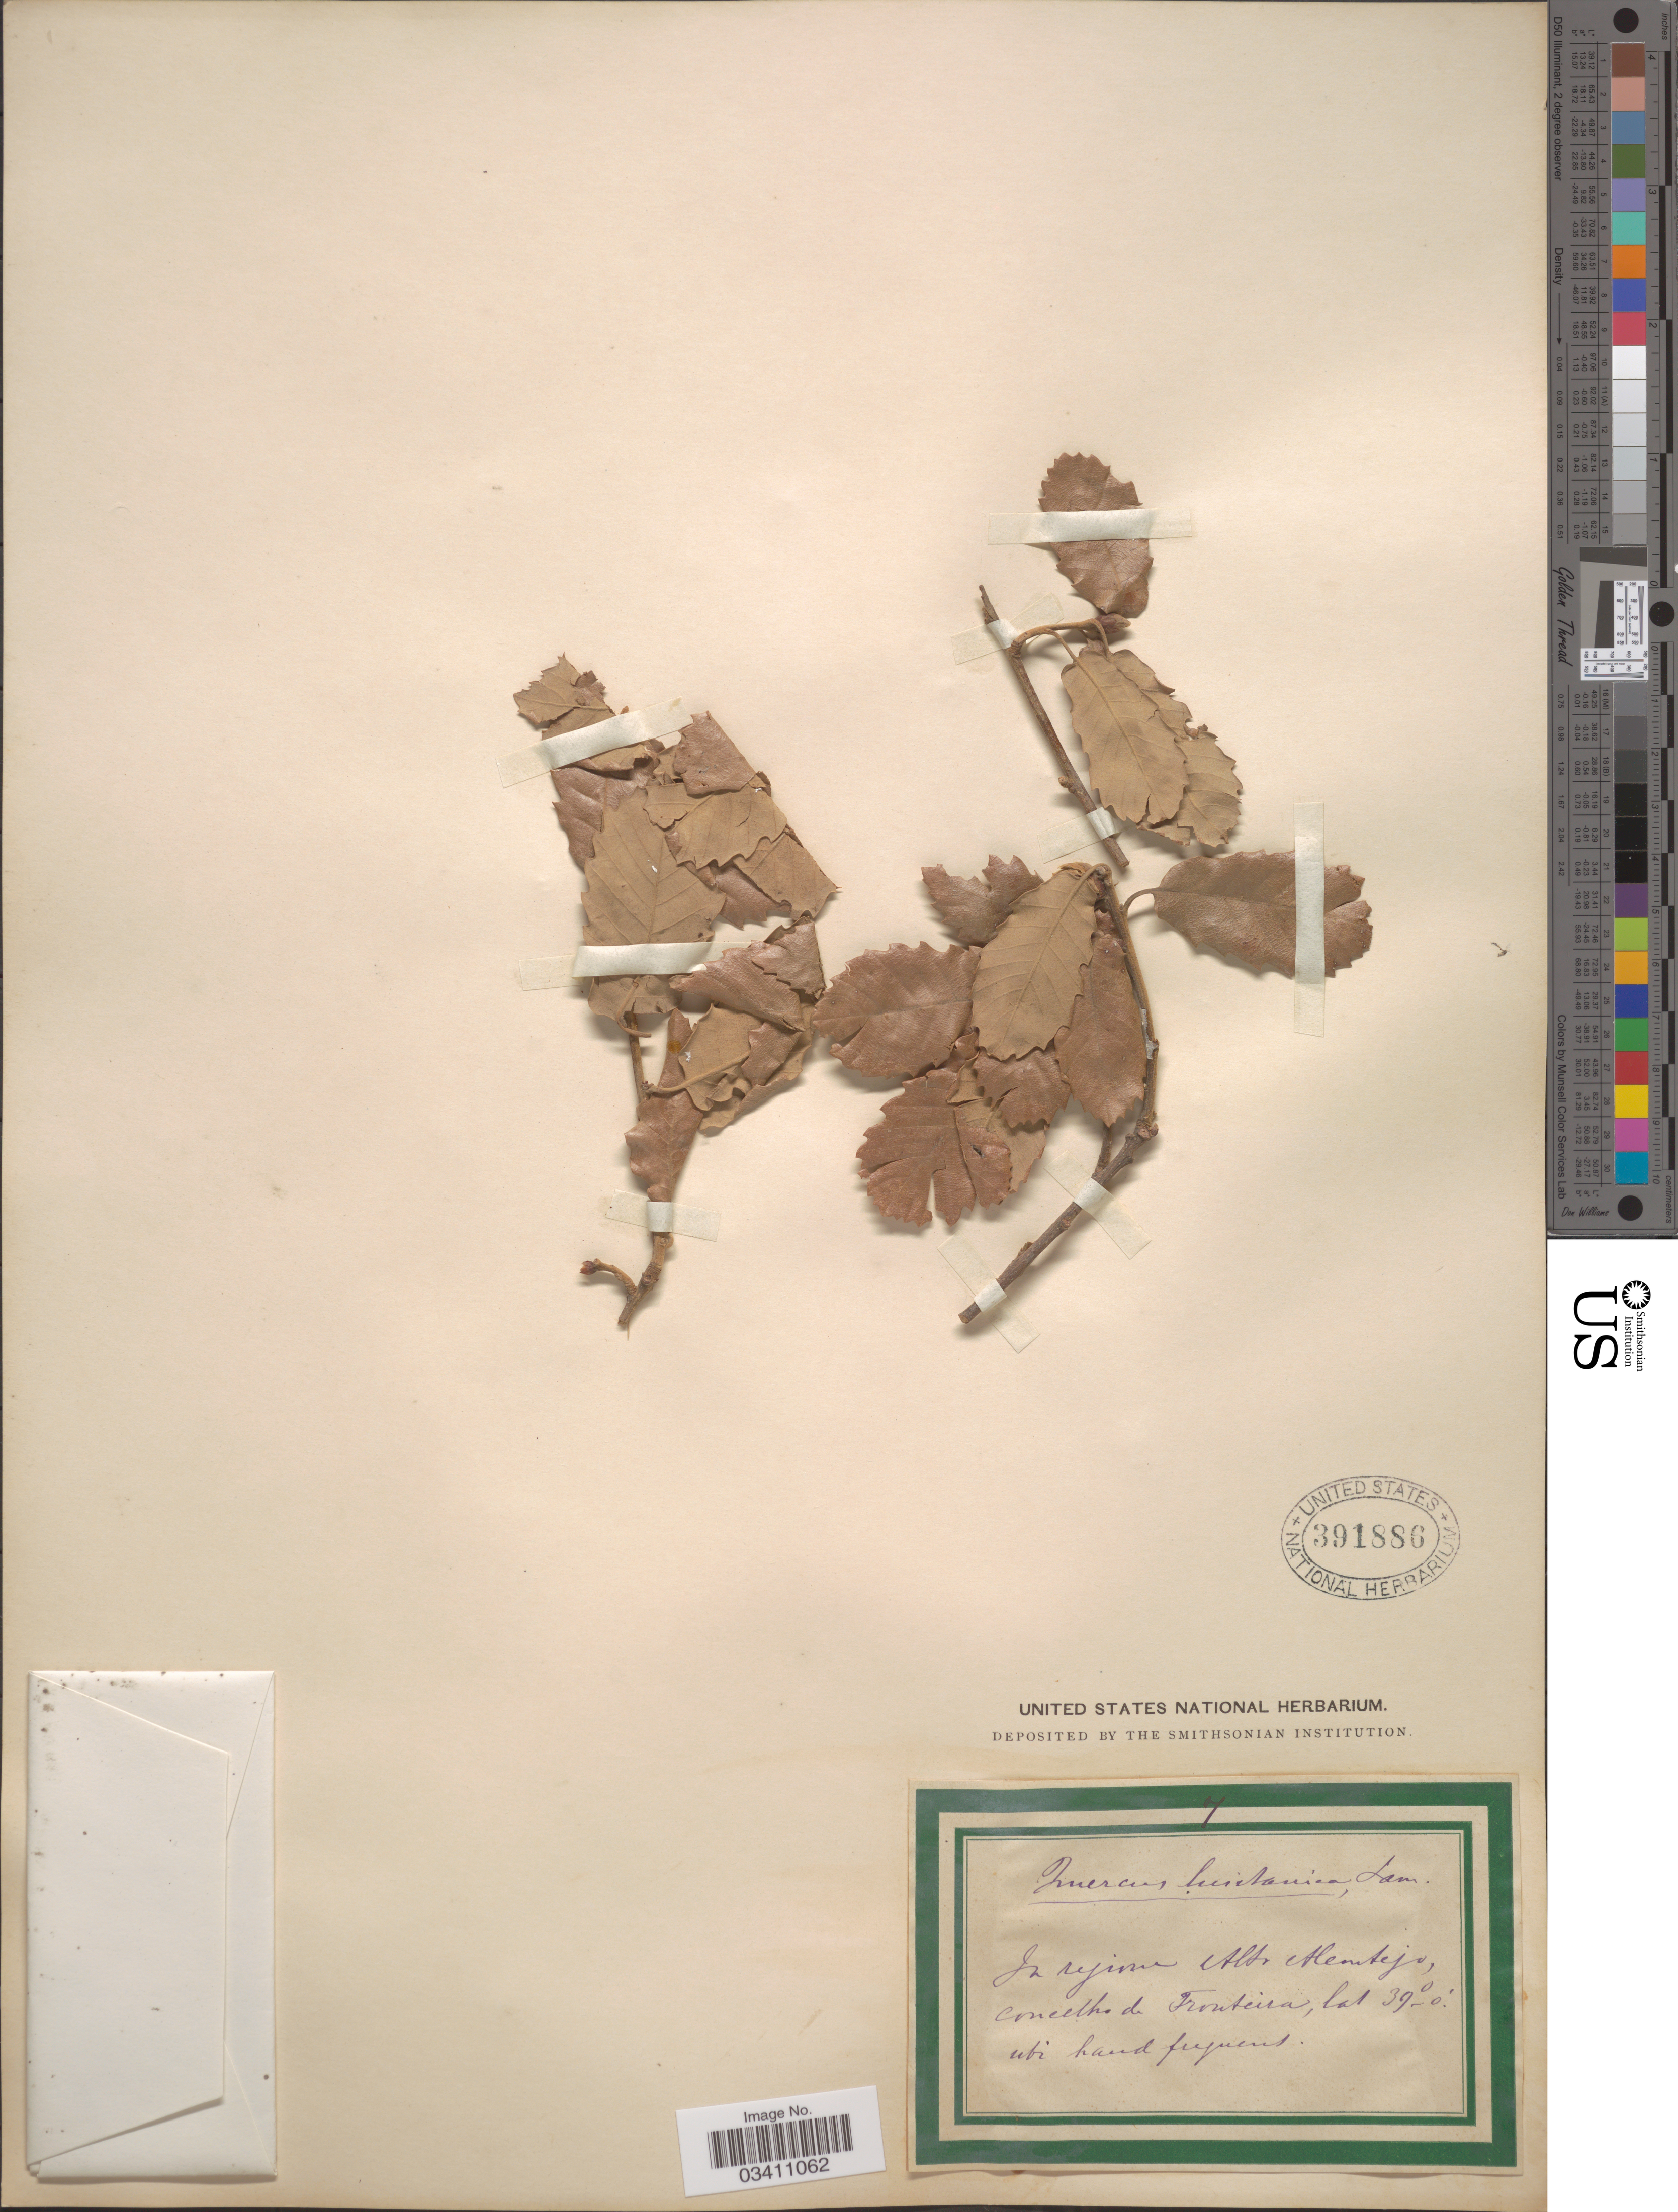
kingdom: Plantae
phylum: Tracheophyta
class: Magnoliopsida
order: Fagales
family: Fagaceae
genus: Quercus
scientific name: Quercus lusitanica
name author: Lam.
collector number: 7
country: Portugal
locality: In regione Alto Alentejo, conelko de Fronteira. [interpreted]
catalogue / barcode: US 391886